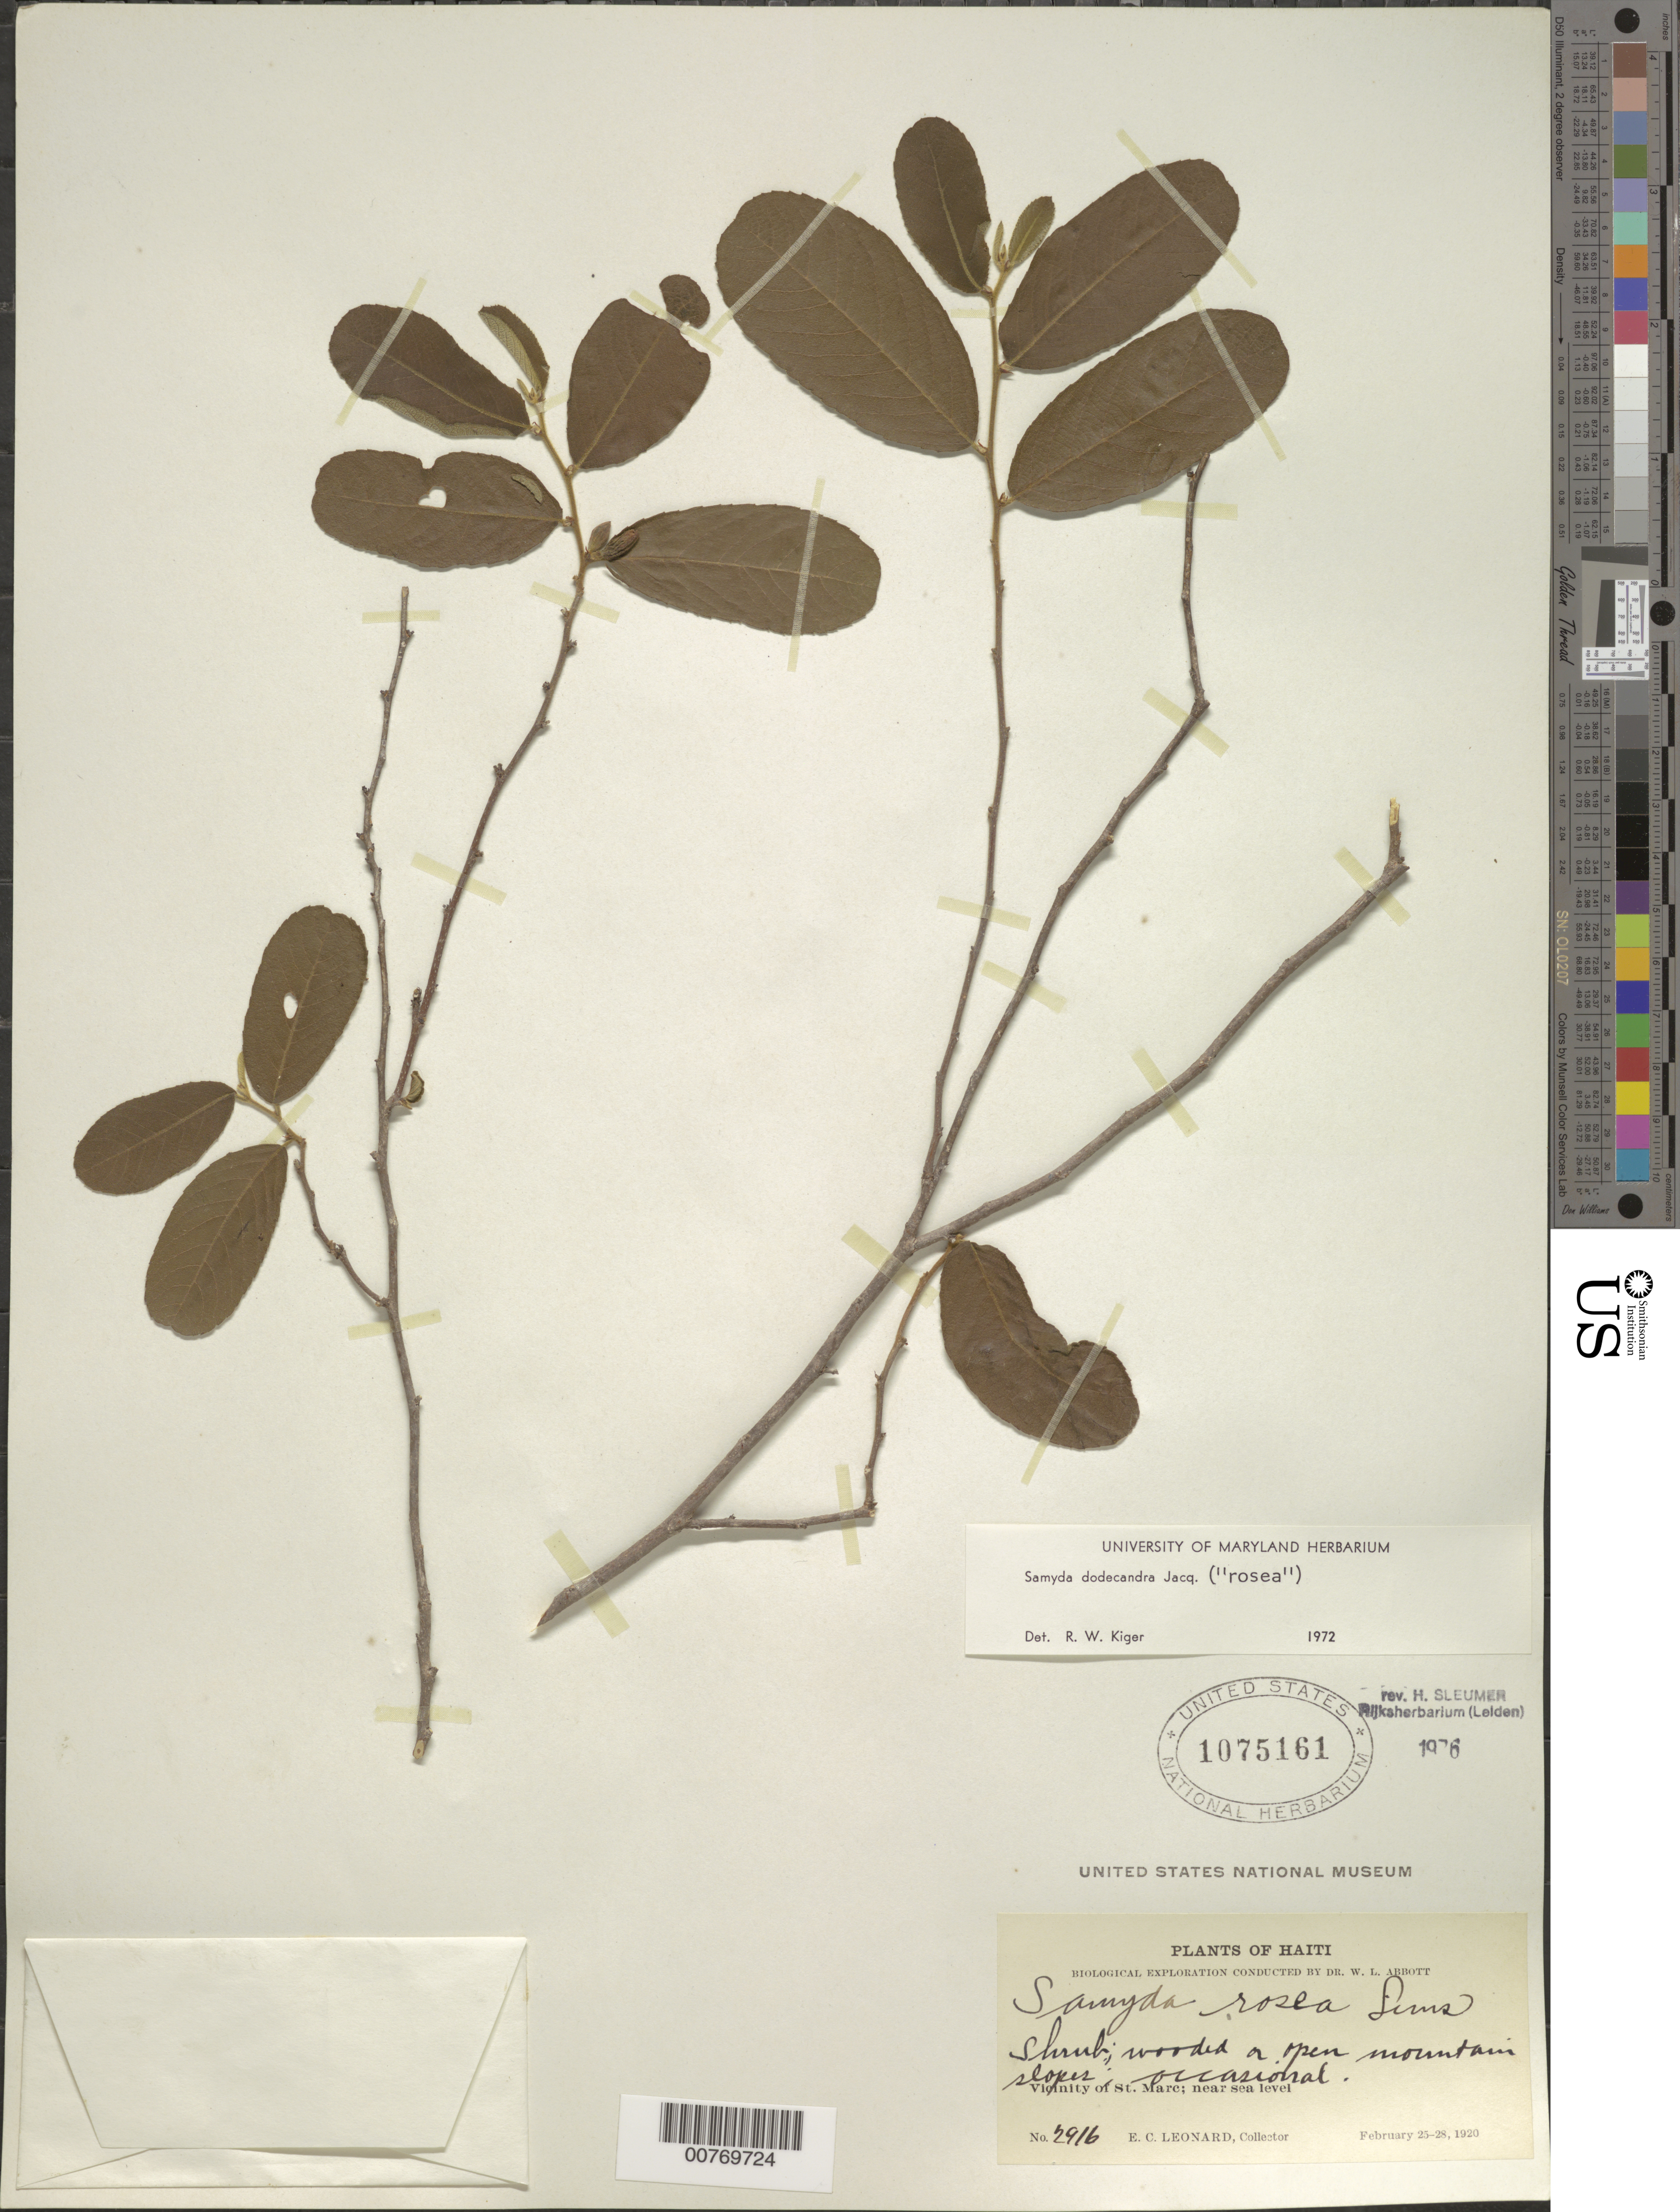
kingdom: Plantae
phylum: Tracheophyta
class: Magnoliopsida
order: Malpighiales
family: Salicaceae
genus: Casearia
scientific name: Casearia dodecandra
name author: (Jacq.) T. Samar. & M.H. Alford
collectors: E. C. Leonard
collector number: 2916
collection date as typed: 25 Feb 1920 28 Feb 1920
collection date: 1920-02-25/1920-02-28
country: Haiti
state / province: Artibonite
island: Hispaniola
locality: Vicinity of St. Marc, near sea level.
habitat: wooded or open mountain.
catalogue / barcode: US 1075161